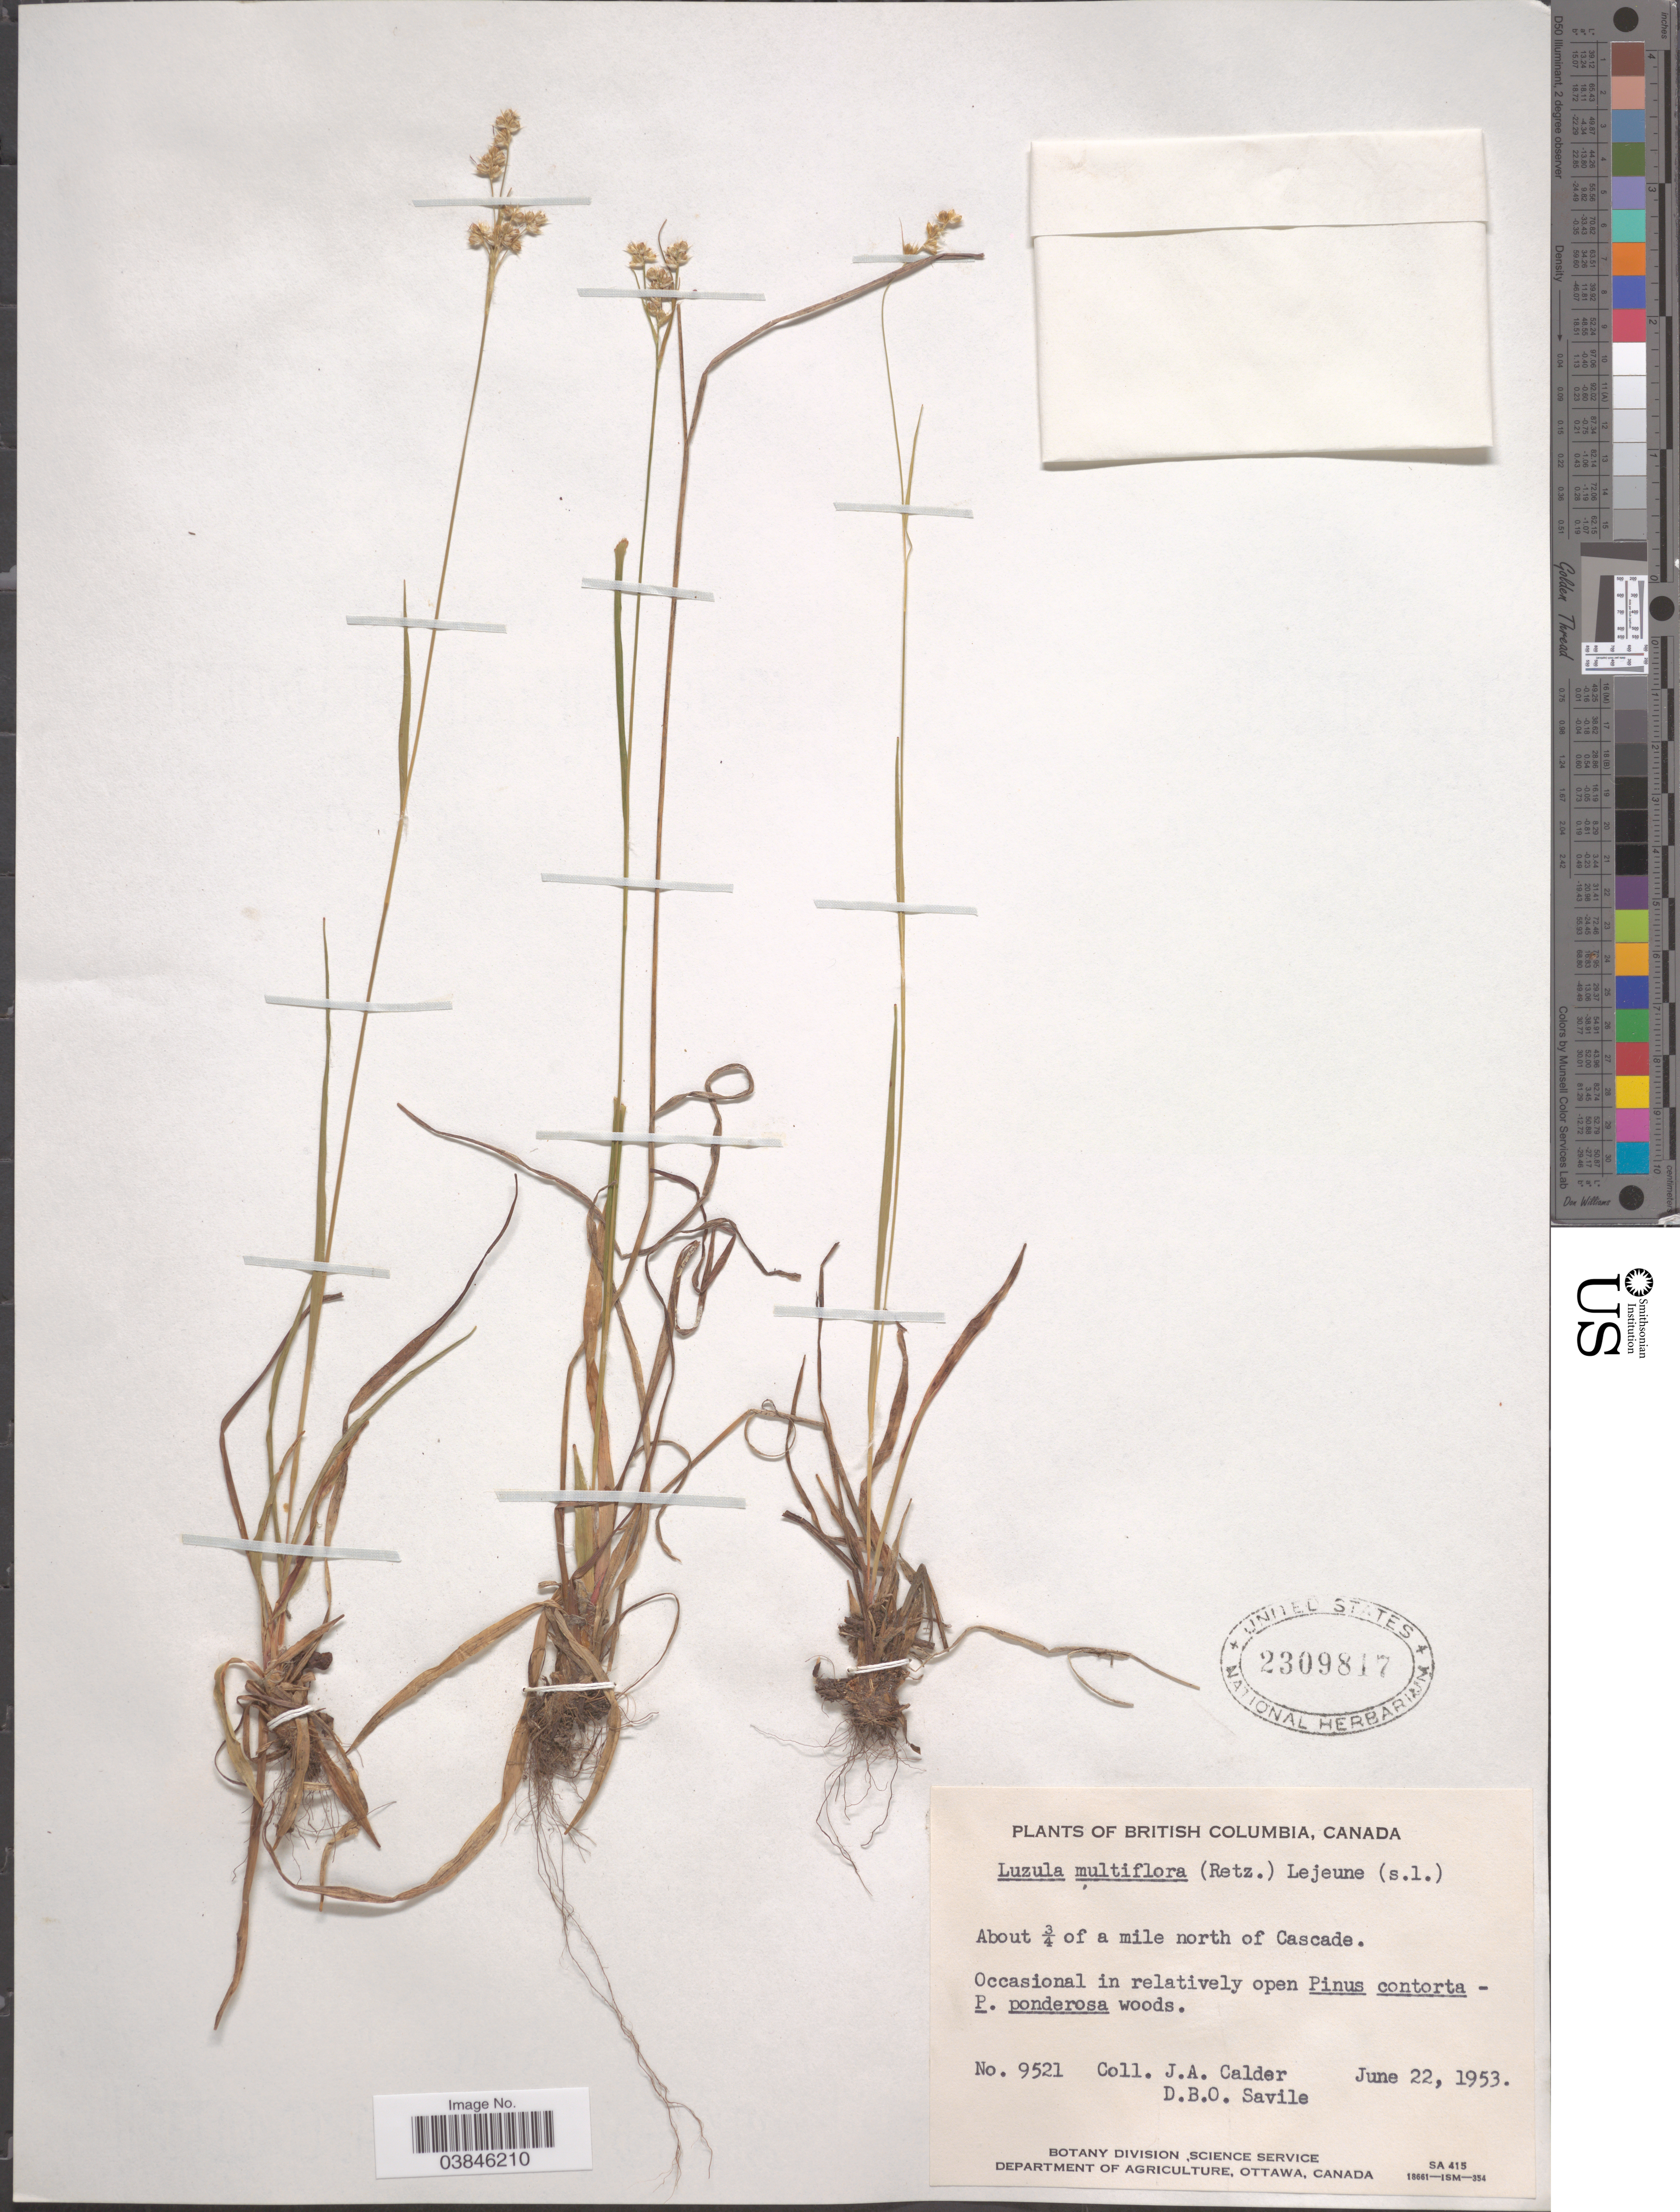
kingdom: Plantae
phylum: Tracheophyta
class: Liliopsida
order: Poales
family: Juncaceae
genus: Luzula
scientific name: Luzula multiflora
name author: (Ehrh.) Lej.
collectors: J. A. Calder & D. Savile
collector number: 9521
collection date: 1953-06-22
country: Canada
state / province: British Columbia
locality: About ¾ of a mile north of Cascade.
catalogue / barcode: US 2309817